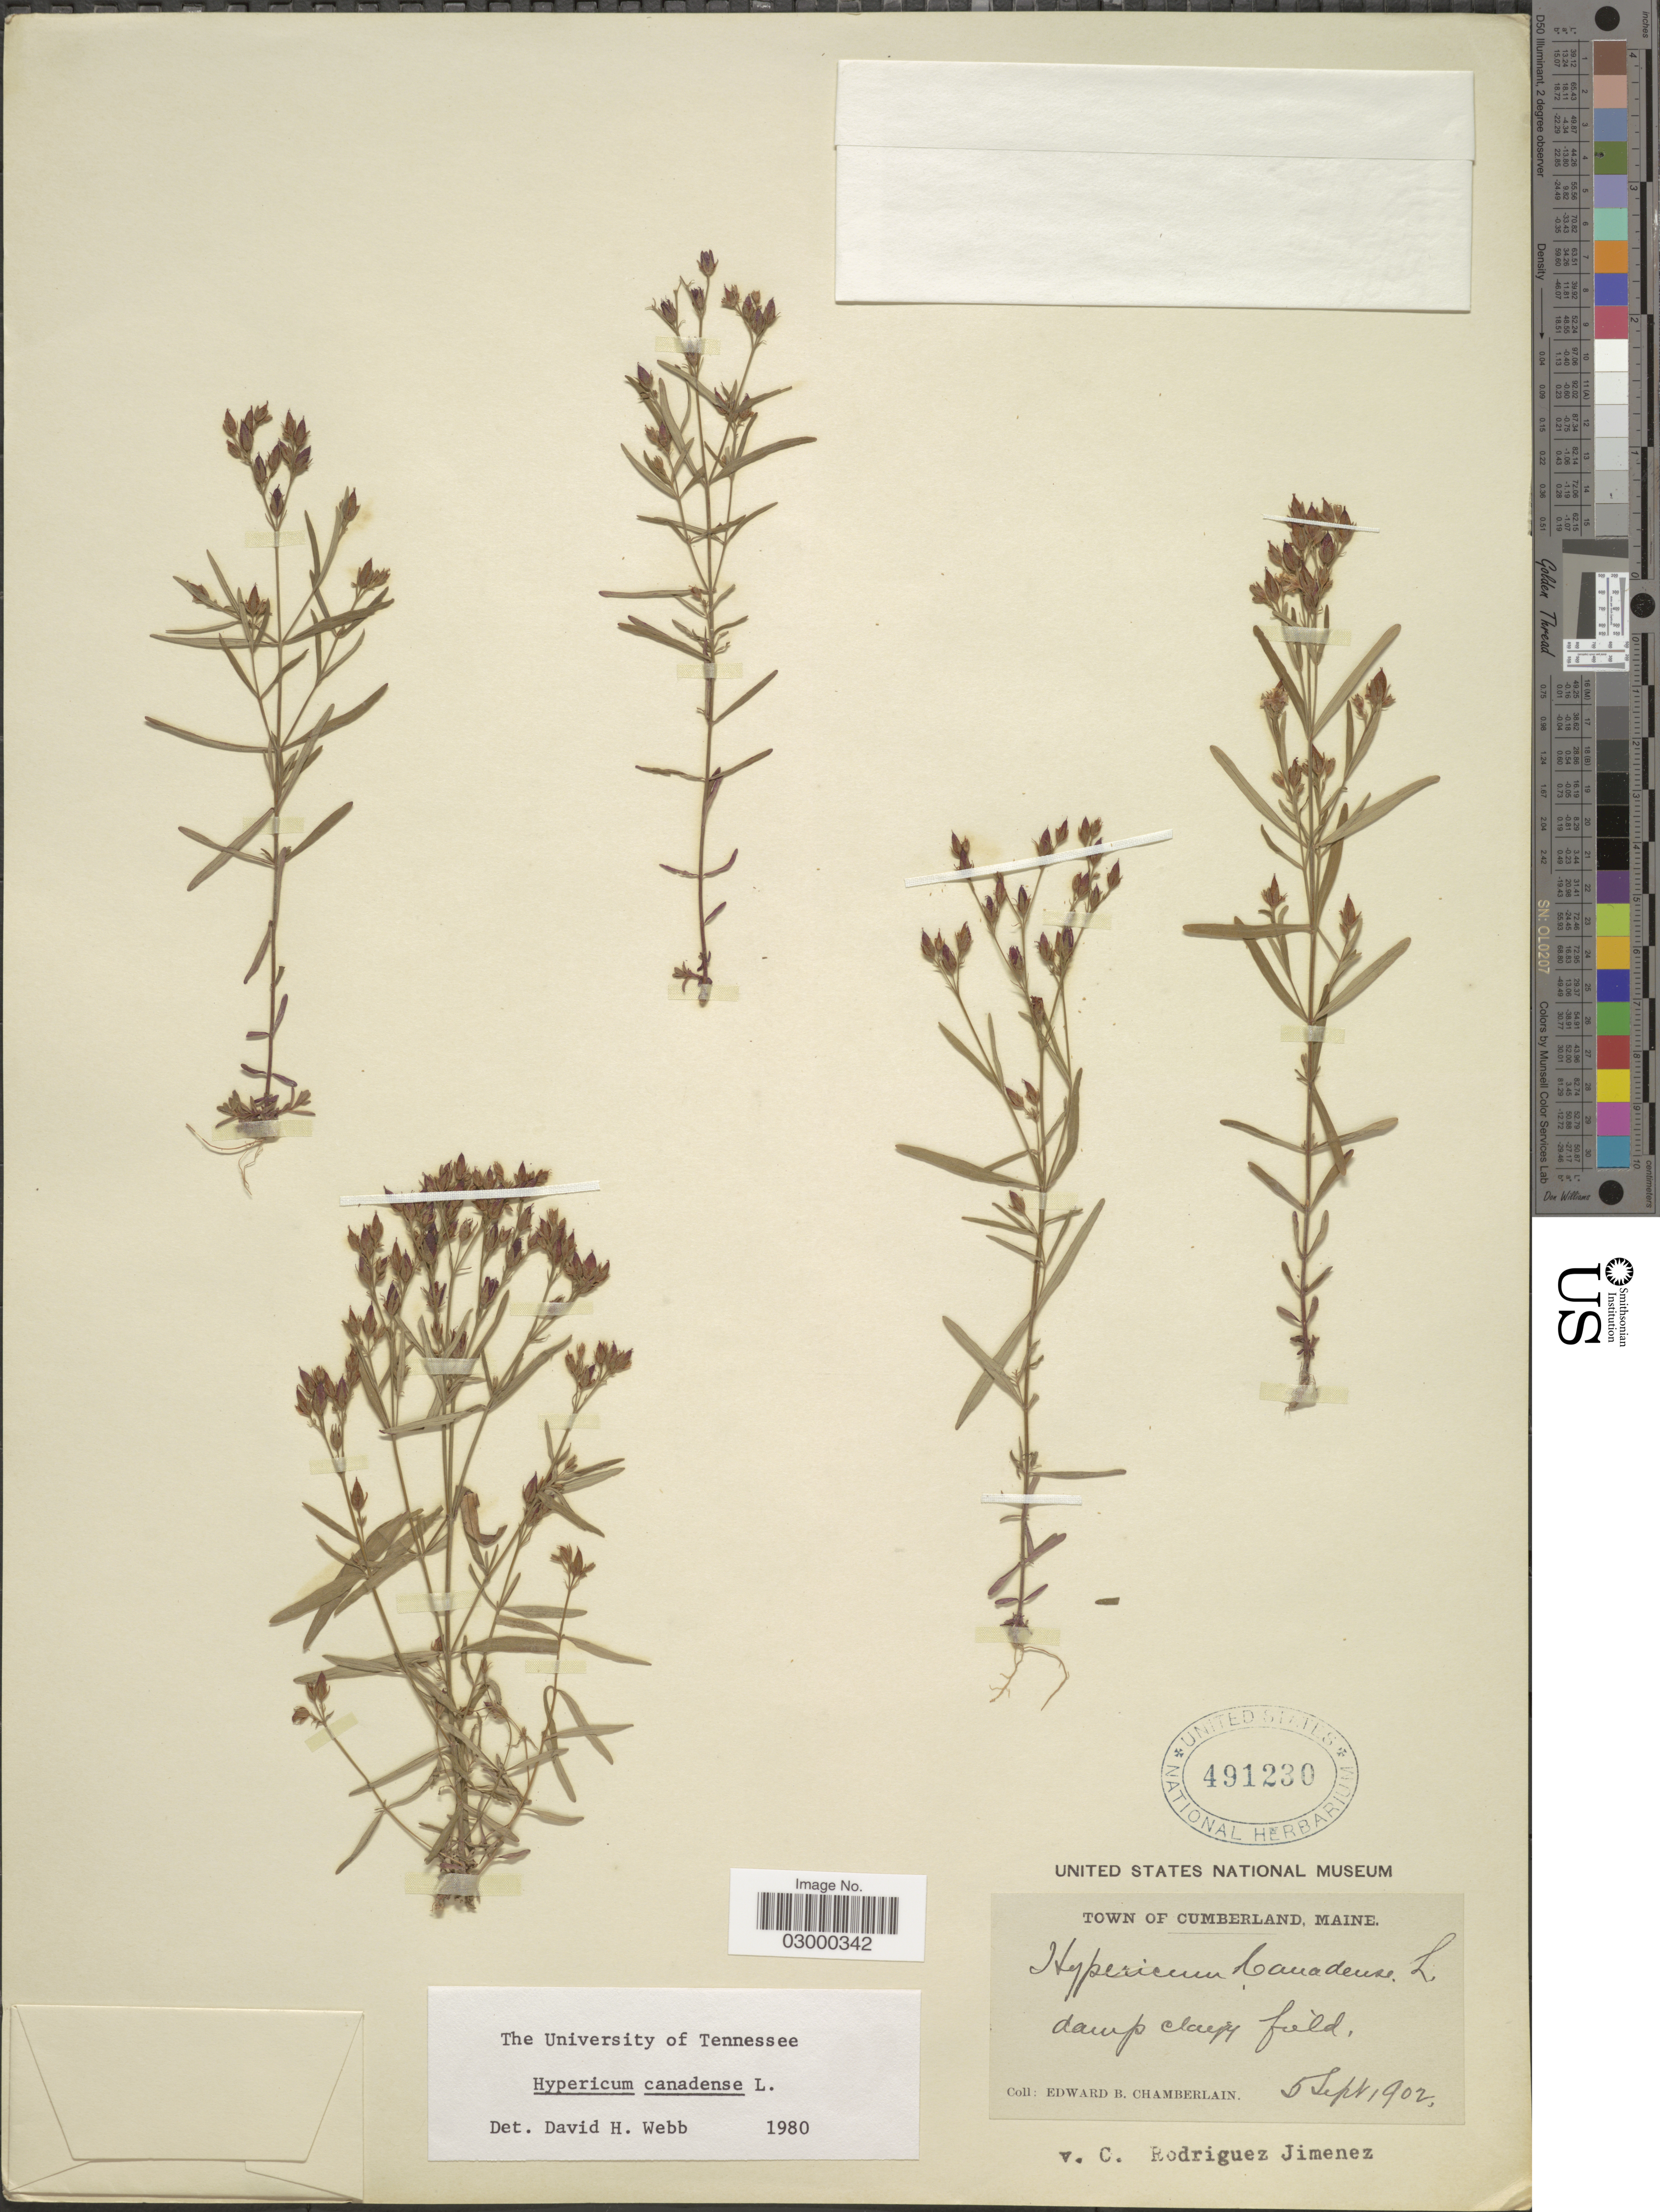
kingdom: Plantae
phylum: Tracheophyta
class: Magnoliopsida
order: Malpighiales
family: Hypericaceae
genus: Hypericum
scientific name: Hypericum canadense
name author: L.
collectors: E. Chamberlain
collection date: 1902-09-05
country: United States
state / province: Maine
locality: Town of Cumberland.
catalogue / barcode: US 491230